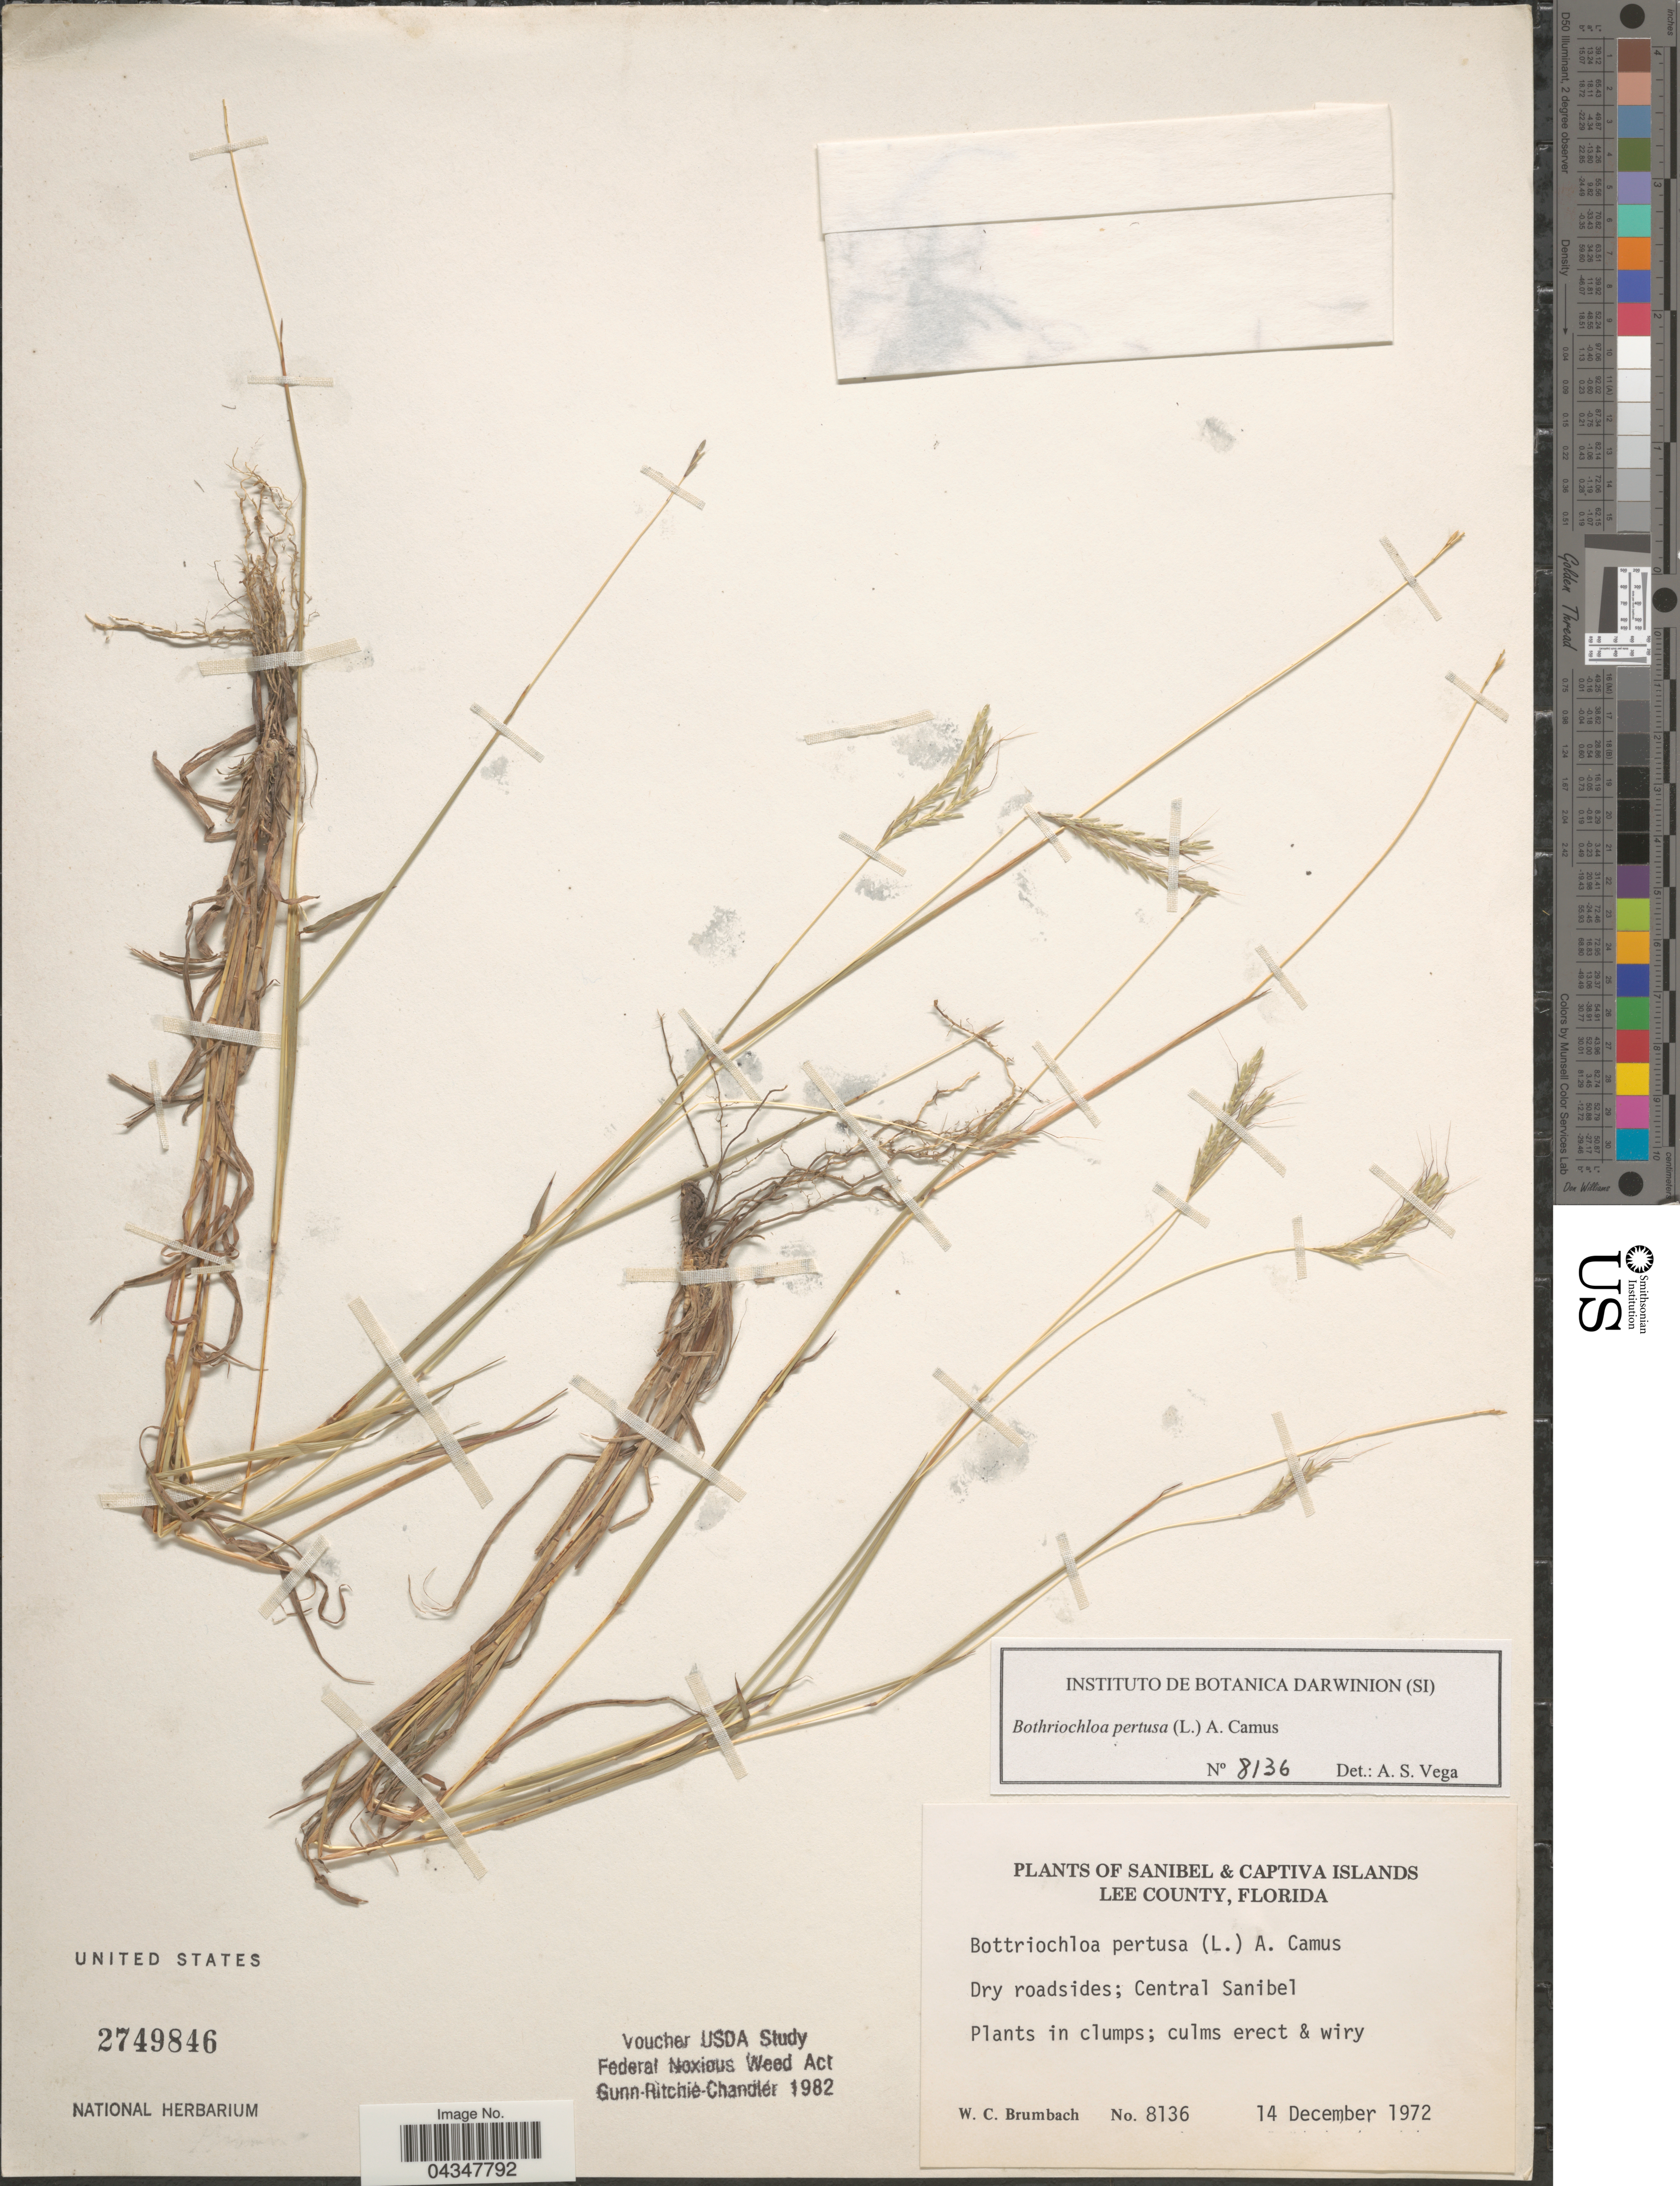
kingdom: Plantae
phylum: Tracheophyta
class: Liliopsida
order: Poales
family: Poaceae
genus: Bothriochloa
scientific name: Bothriochloa pertusa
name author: (L.) A. Camus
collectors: W. C. Brumbach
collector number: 8136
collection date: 1972-12-14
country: United States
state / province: Florida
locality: Sanibel & Captiva Islands. Lee County. Central Sanibel.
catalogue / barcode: US 2749846